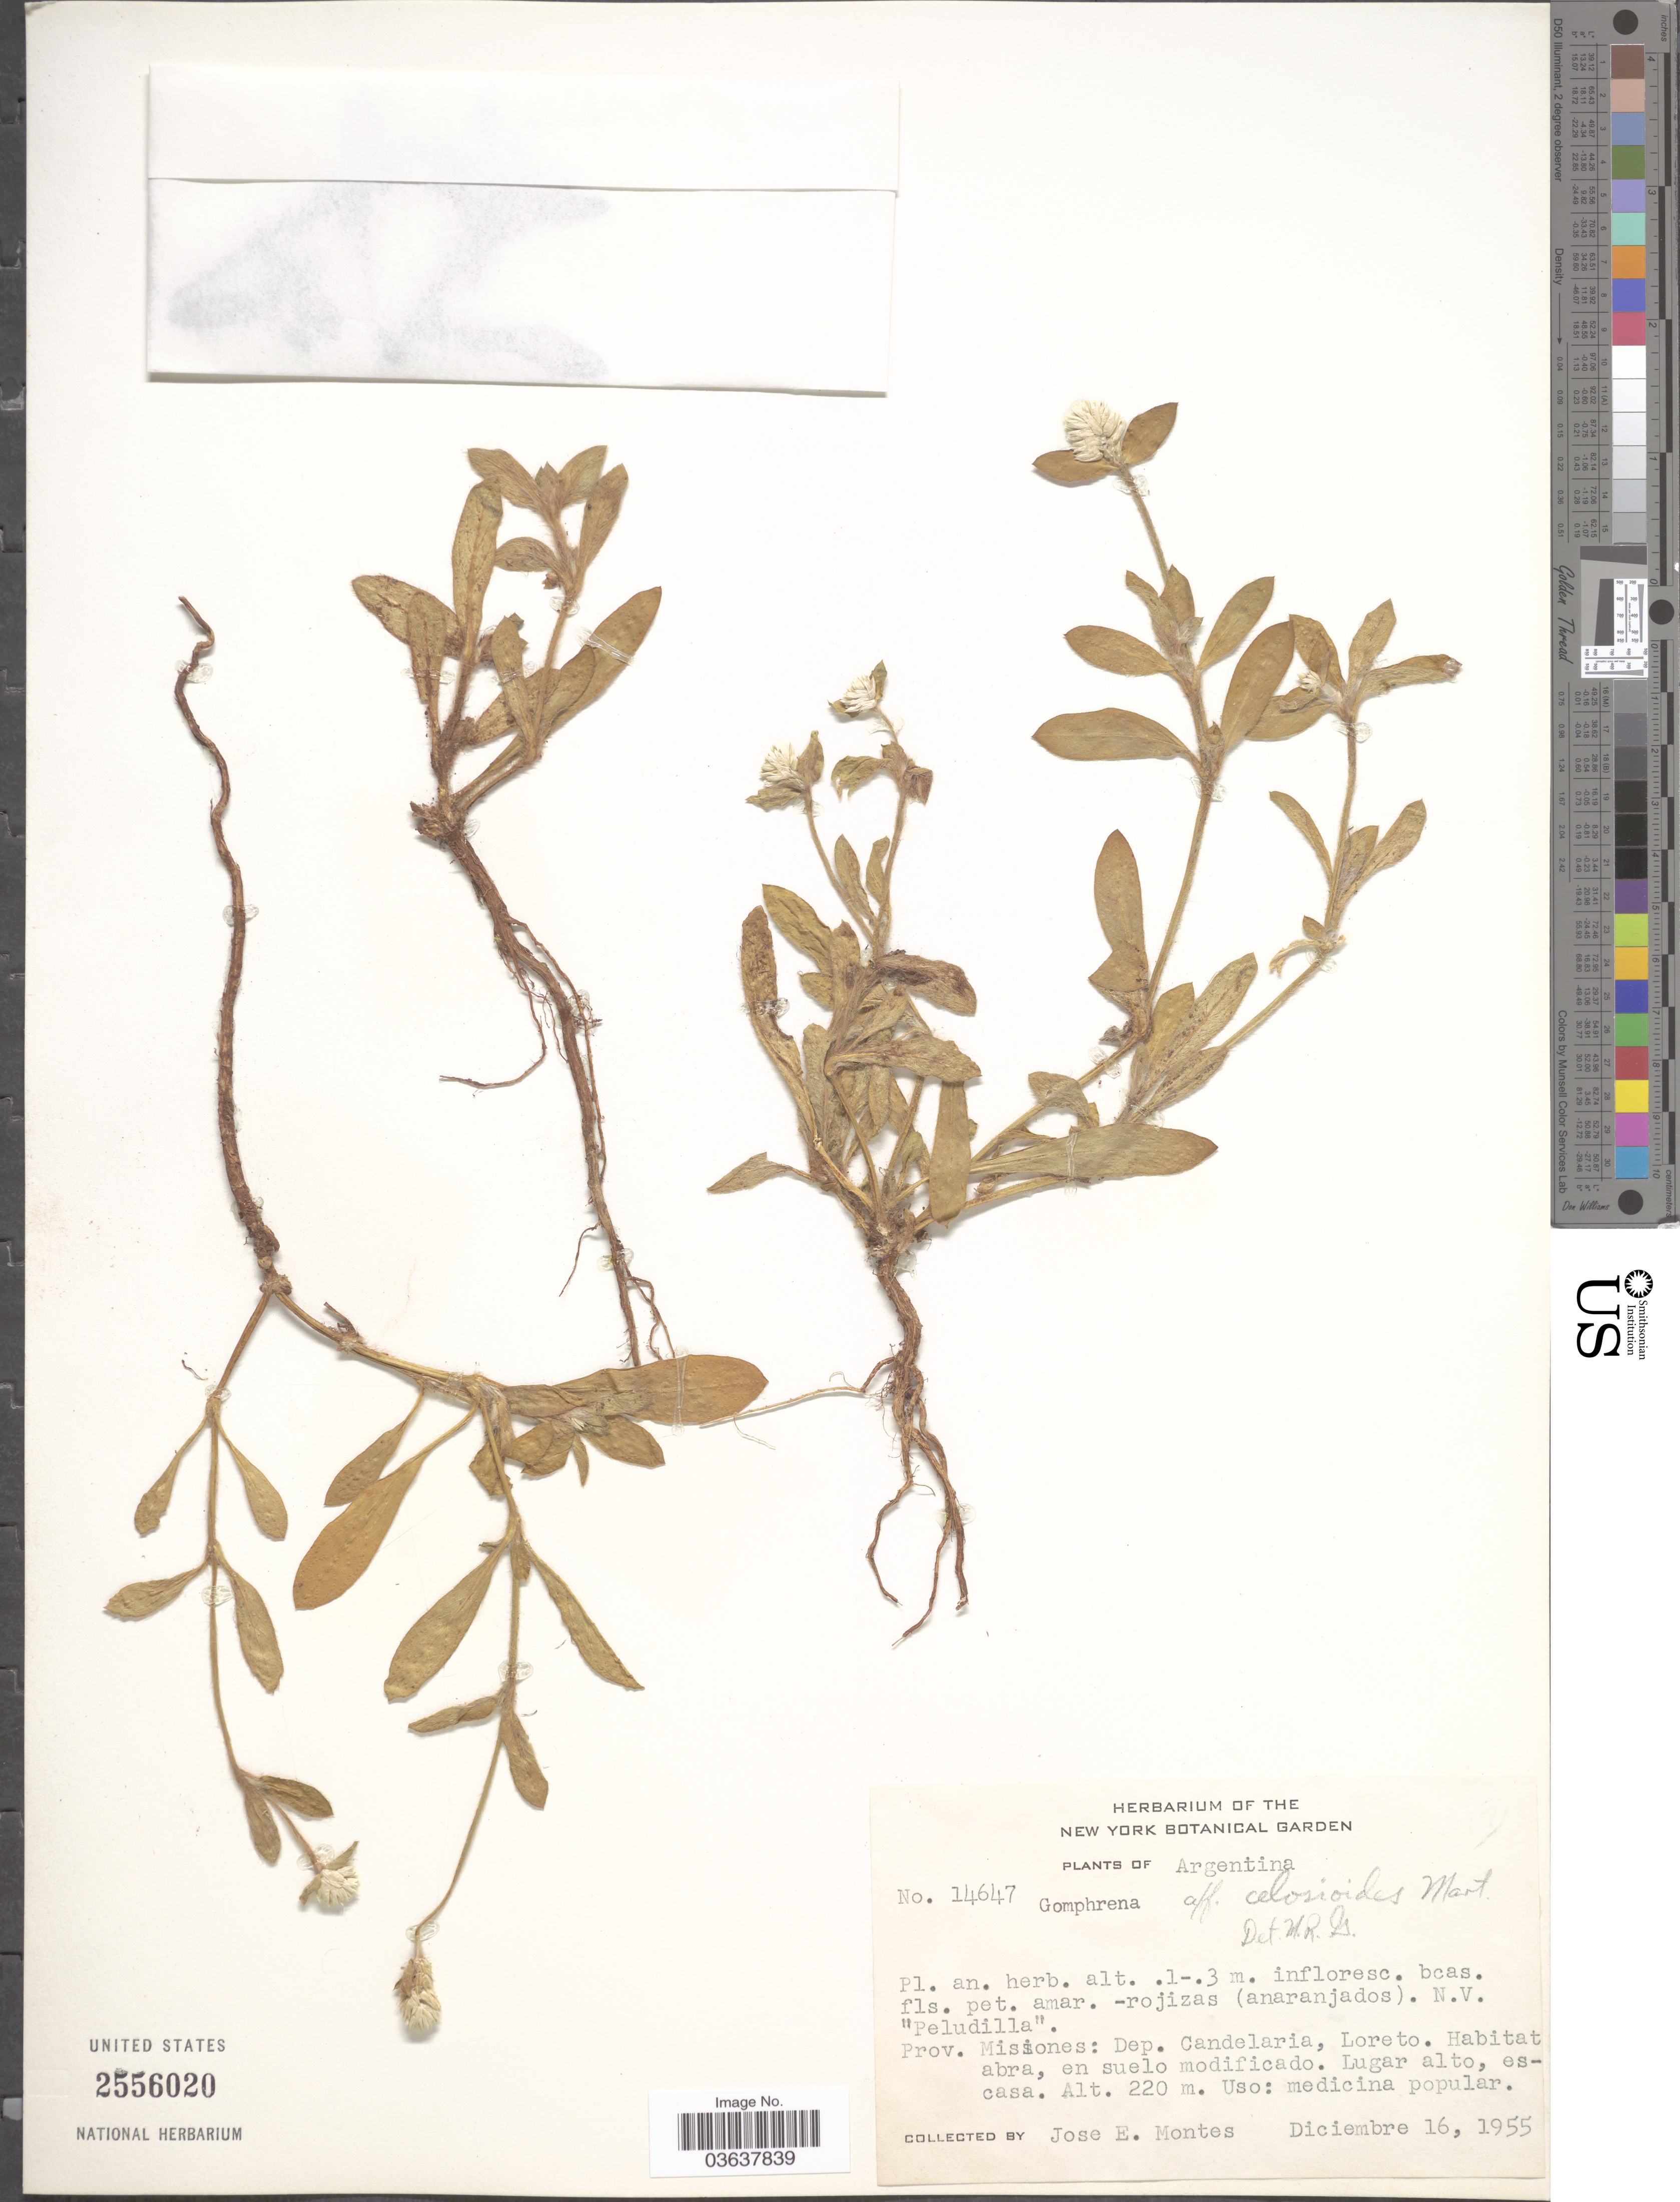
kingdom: Plantae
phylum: Tracheophyta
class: Magnoliopsida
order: Caryophyllales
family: Amaranthaceae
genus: Gomphrena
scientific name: Gomphrena celosioides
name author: Mart.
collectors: J. E. Montes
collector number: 14647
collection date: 1955-12-16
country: Argentina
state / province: Misiones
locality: Dep. Candelaria, Loreto.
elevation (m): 220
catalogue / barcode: US 2556020